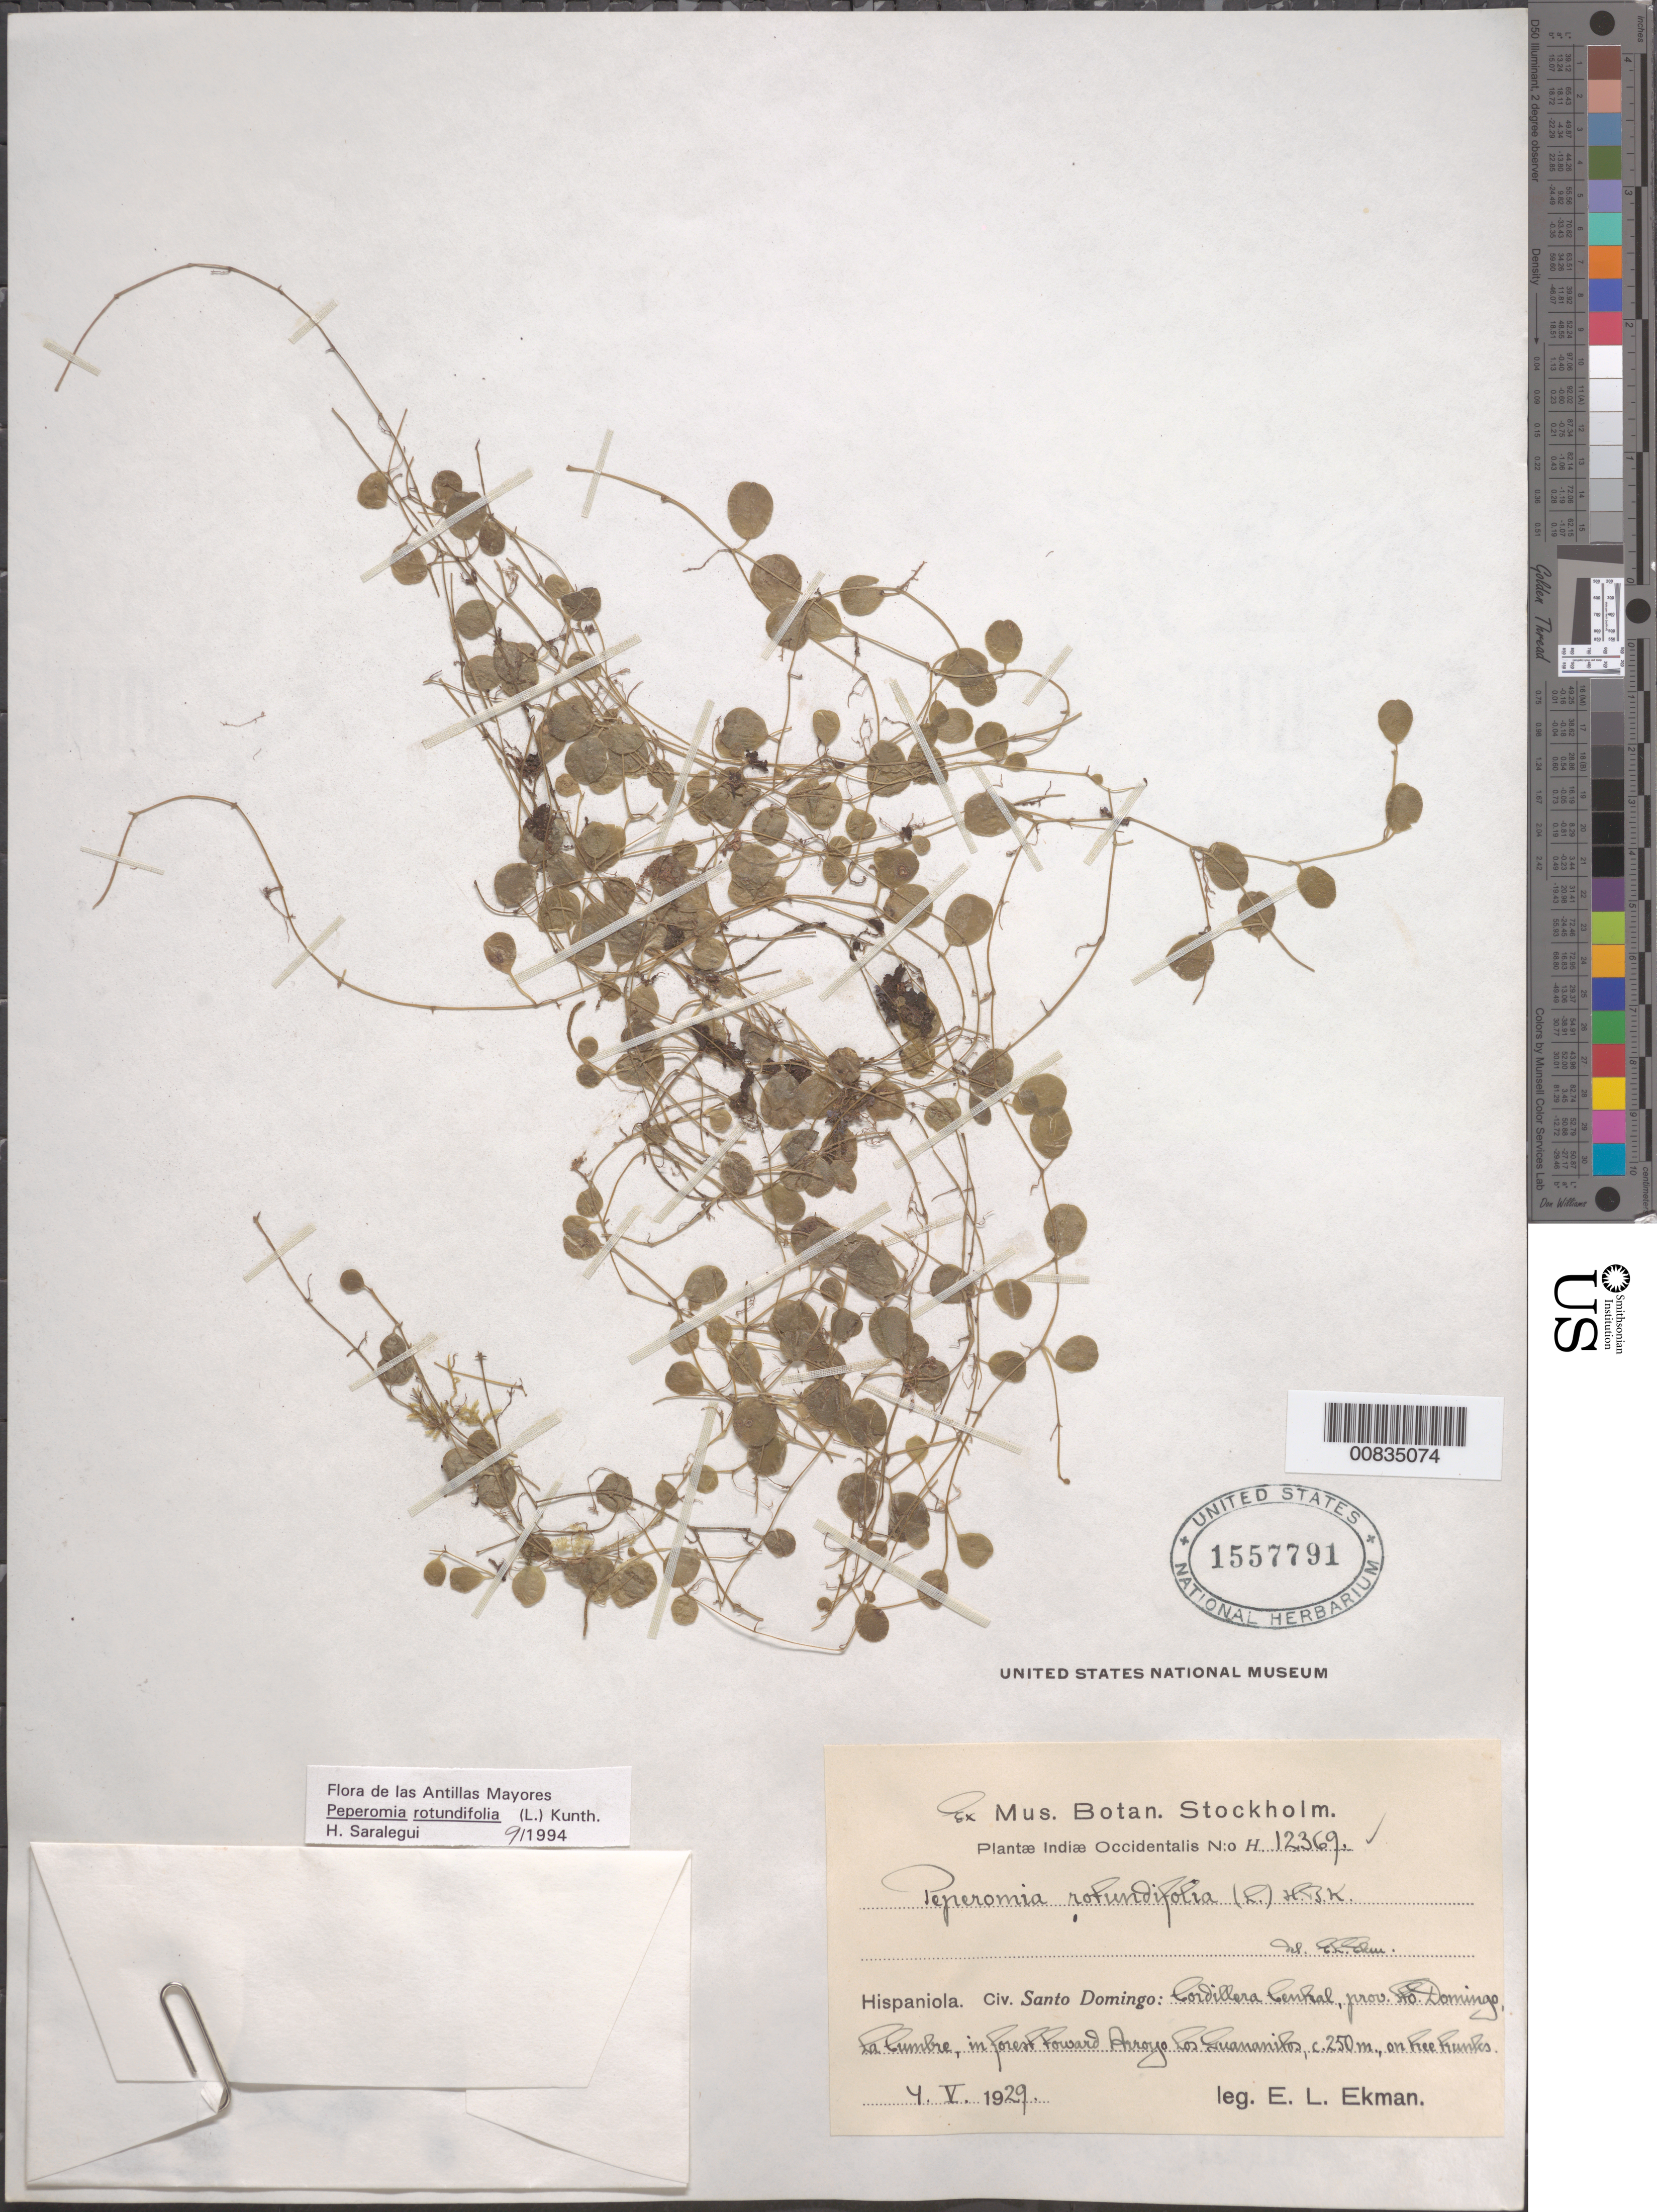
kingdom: Plantae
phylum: Tracheophyta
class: Magnoliopsida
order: Piperales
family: Piperaceae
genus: Peperomia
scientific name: Peperomia rotundifolia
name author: (L.) Kunth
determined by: Saralegui Boza, H., (HAJB), Jardin Botanico Nacional (Habana)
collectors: E. L. Ekman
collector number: H 12369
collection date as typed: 04 May 1929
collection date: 1929-05-04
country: Dominican Republic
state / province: Distrito Nacional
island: Hispaniola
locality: Cordillera Central, prov. Sto. Domingo (obsolete), La Cumbre, in forest toward Arroyo Los Guananitos.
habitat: On tree trunks, in forest.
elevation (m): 250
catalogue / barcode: US 1557791